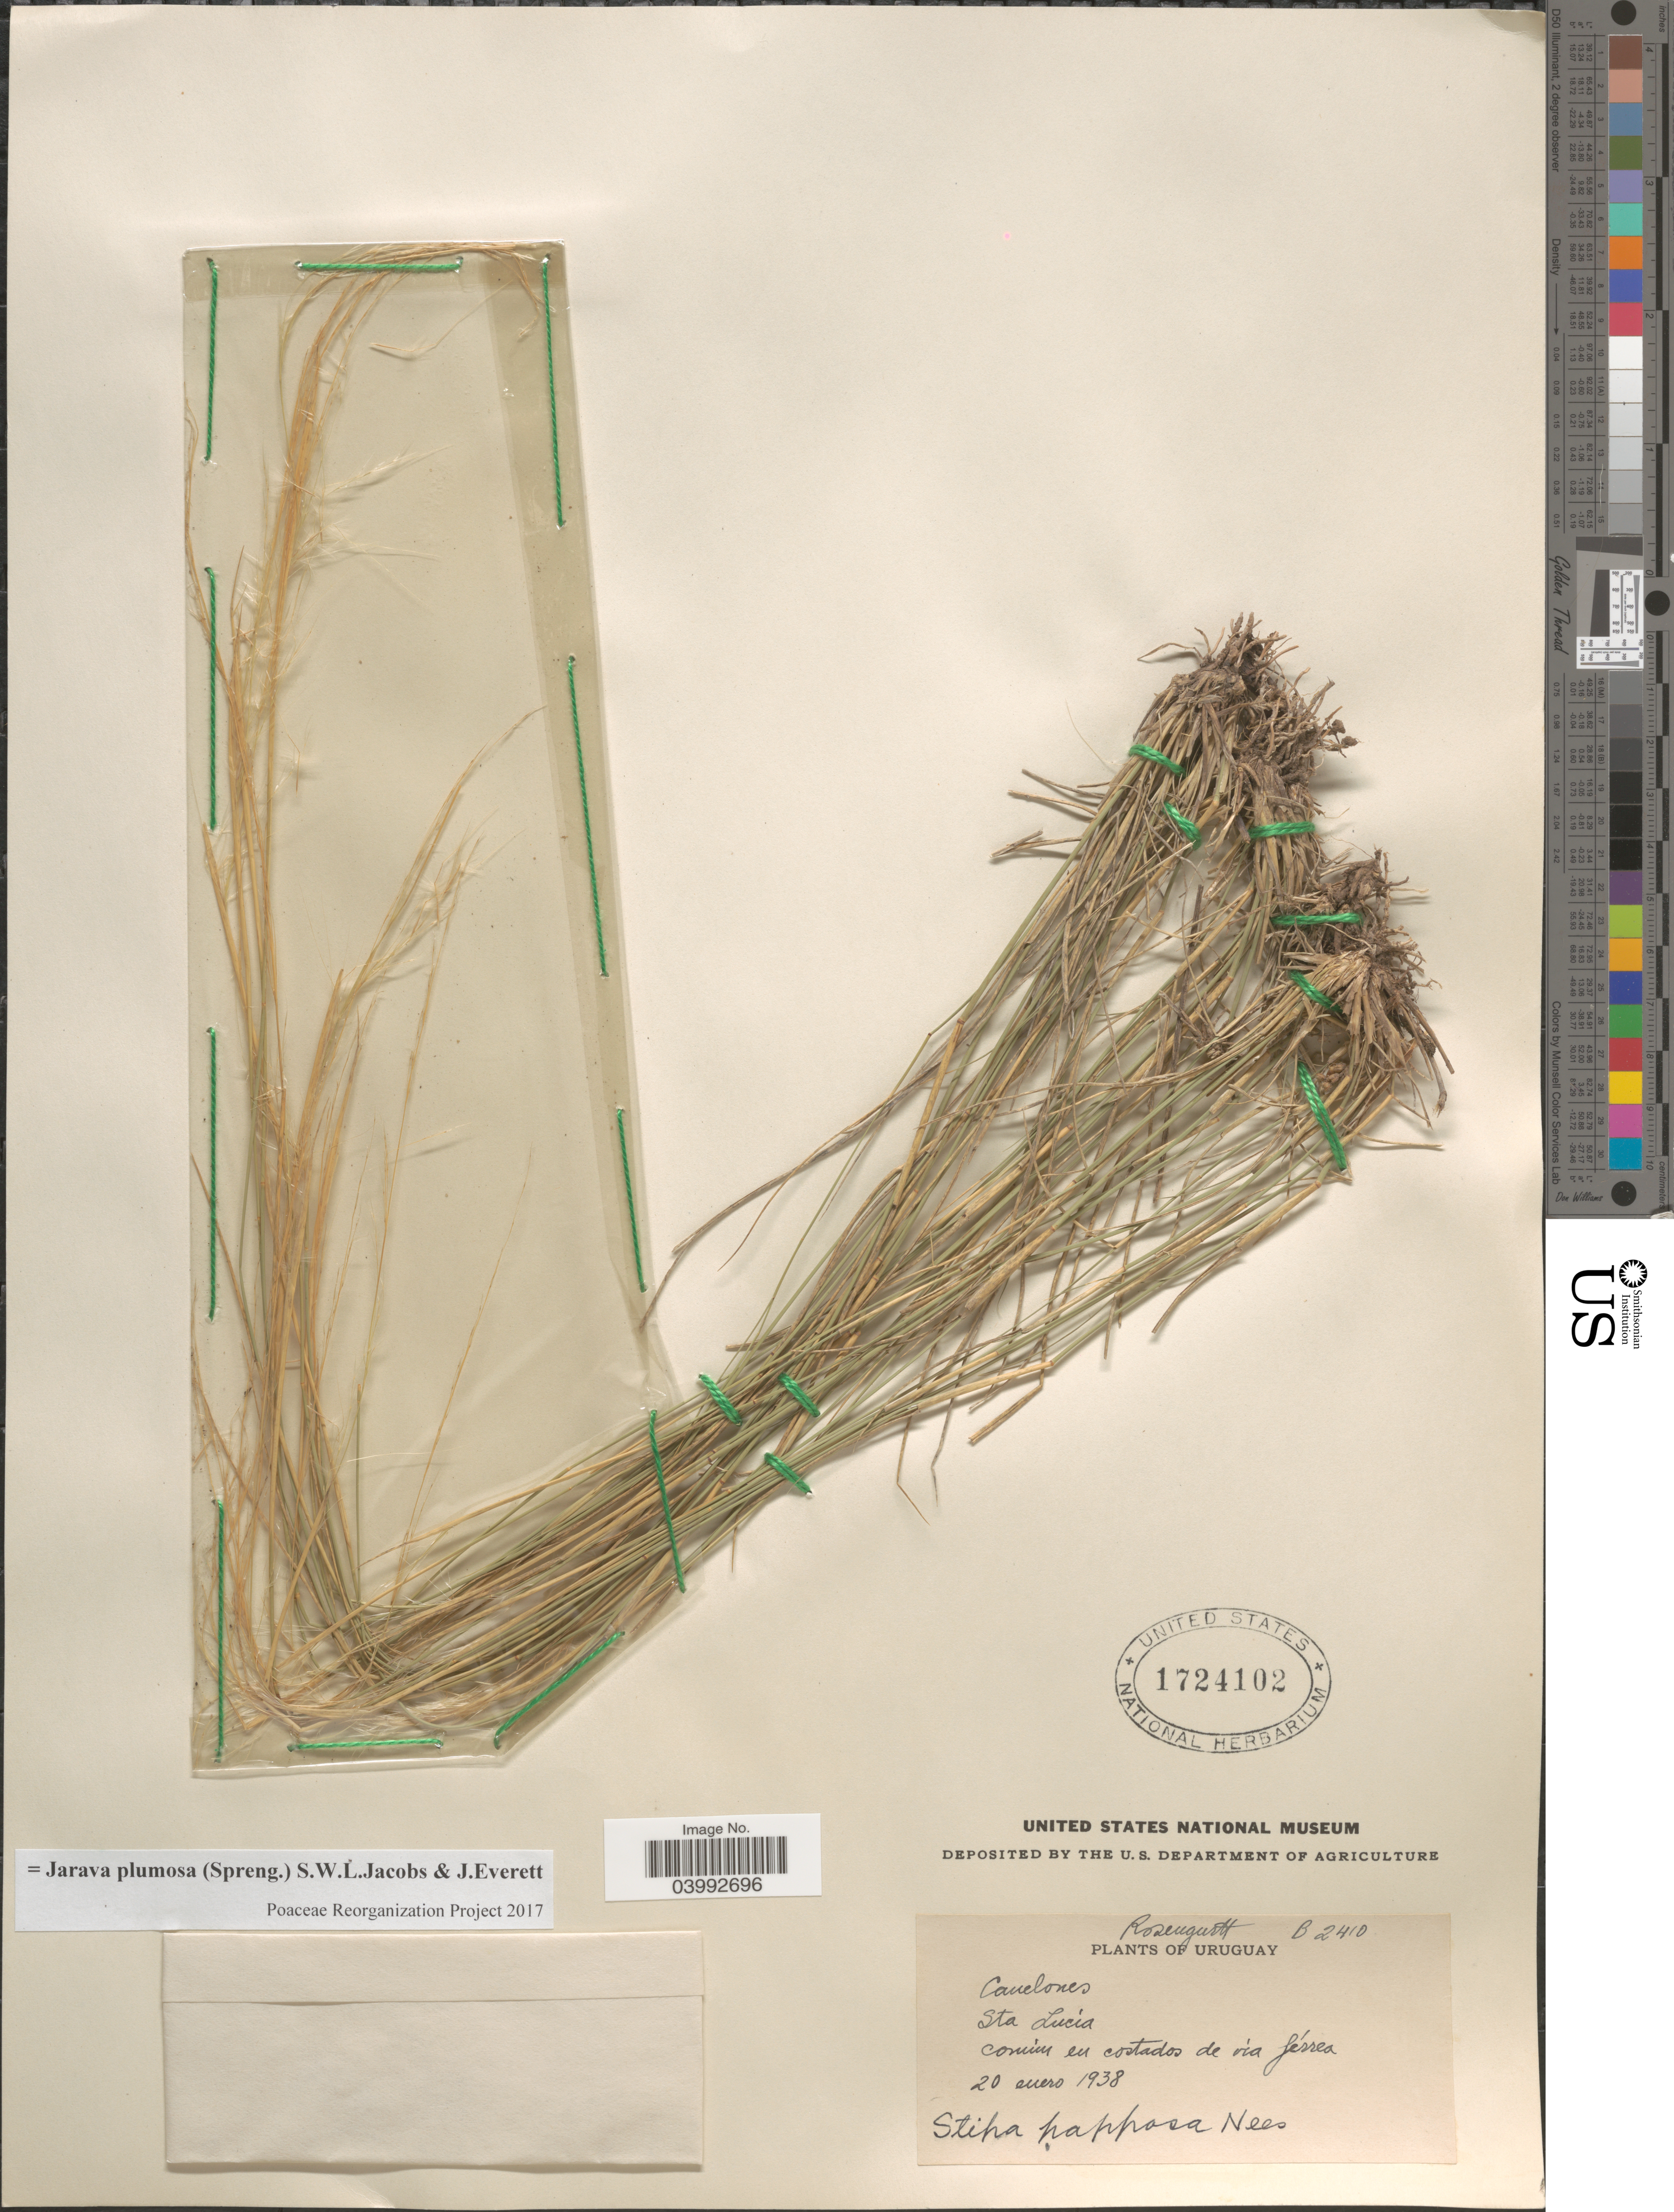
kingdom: Plantae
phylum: Tracheophyta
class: Liliopsida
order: Poales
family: Poaceae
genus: Jarava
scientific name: Jarava plumosa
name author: (Spreng.) S.W.L. Jacobs & J. Everett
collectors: Rosengurtt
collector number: B 2410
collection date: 1938-01-20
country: Uruguay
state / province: Canelones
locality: Sta Lucia. Común en costados de vía Jérrea.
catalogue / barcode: US 1724102